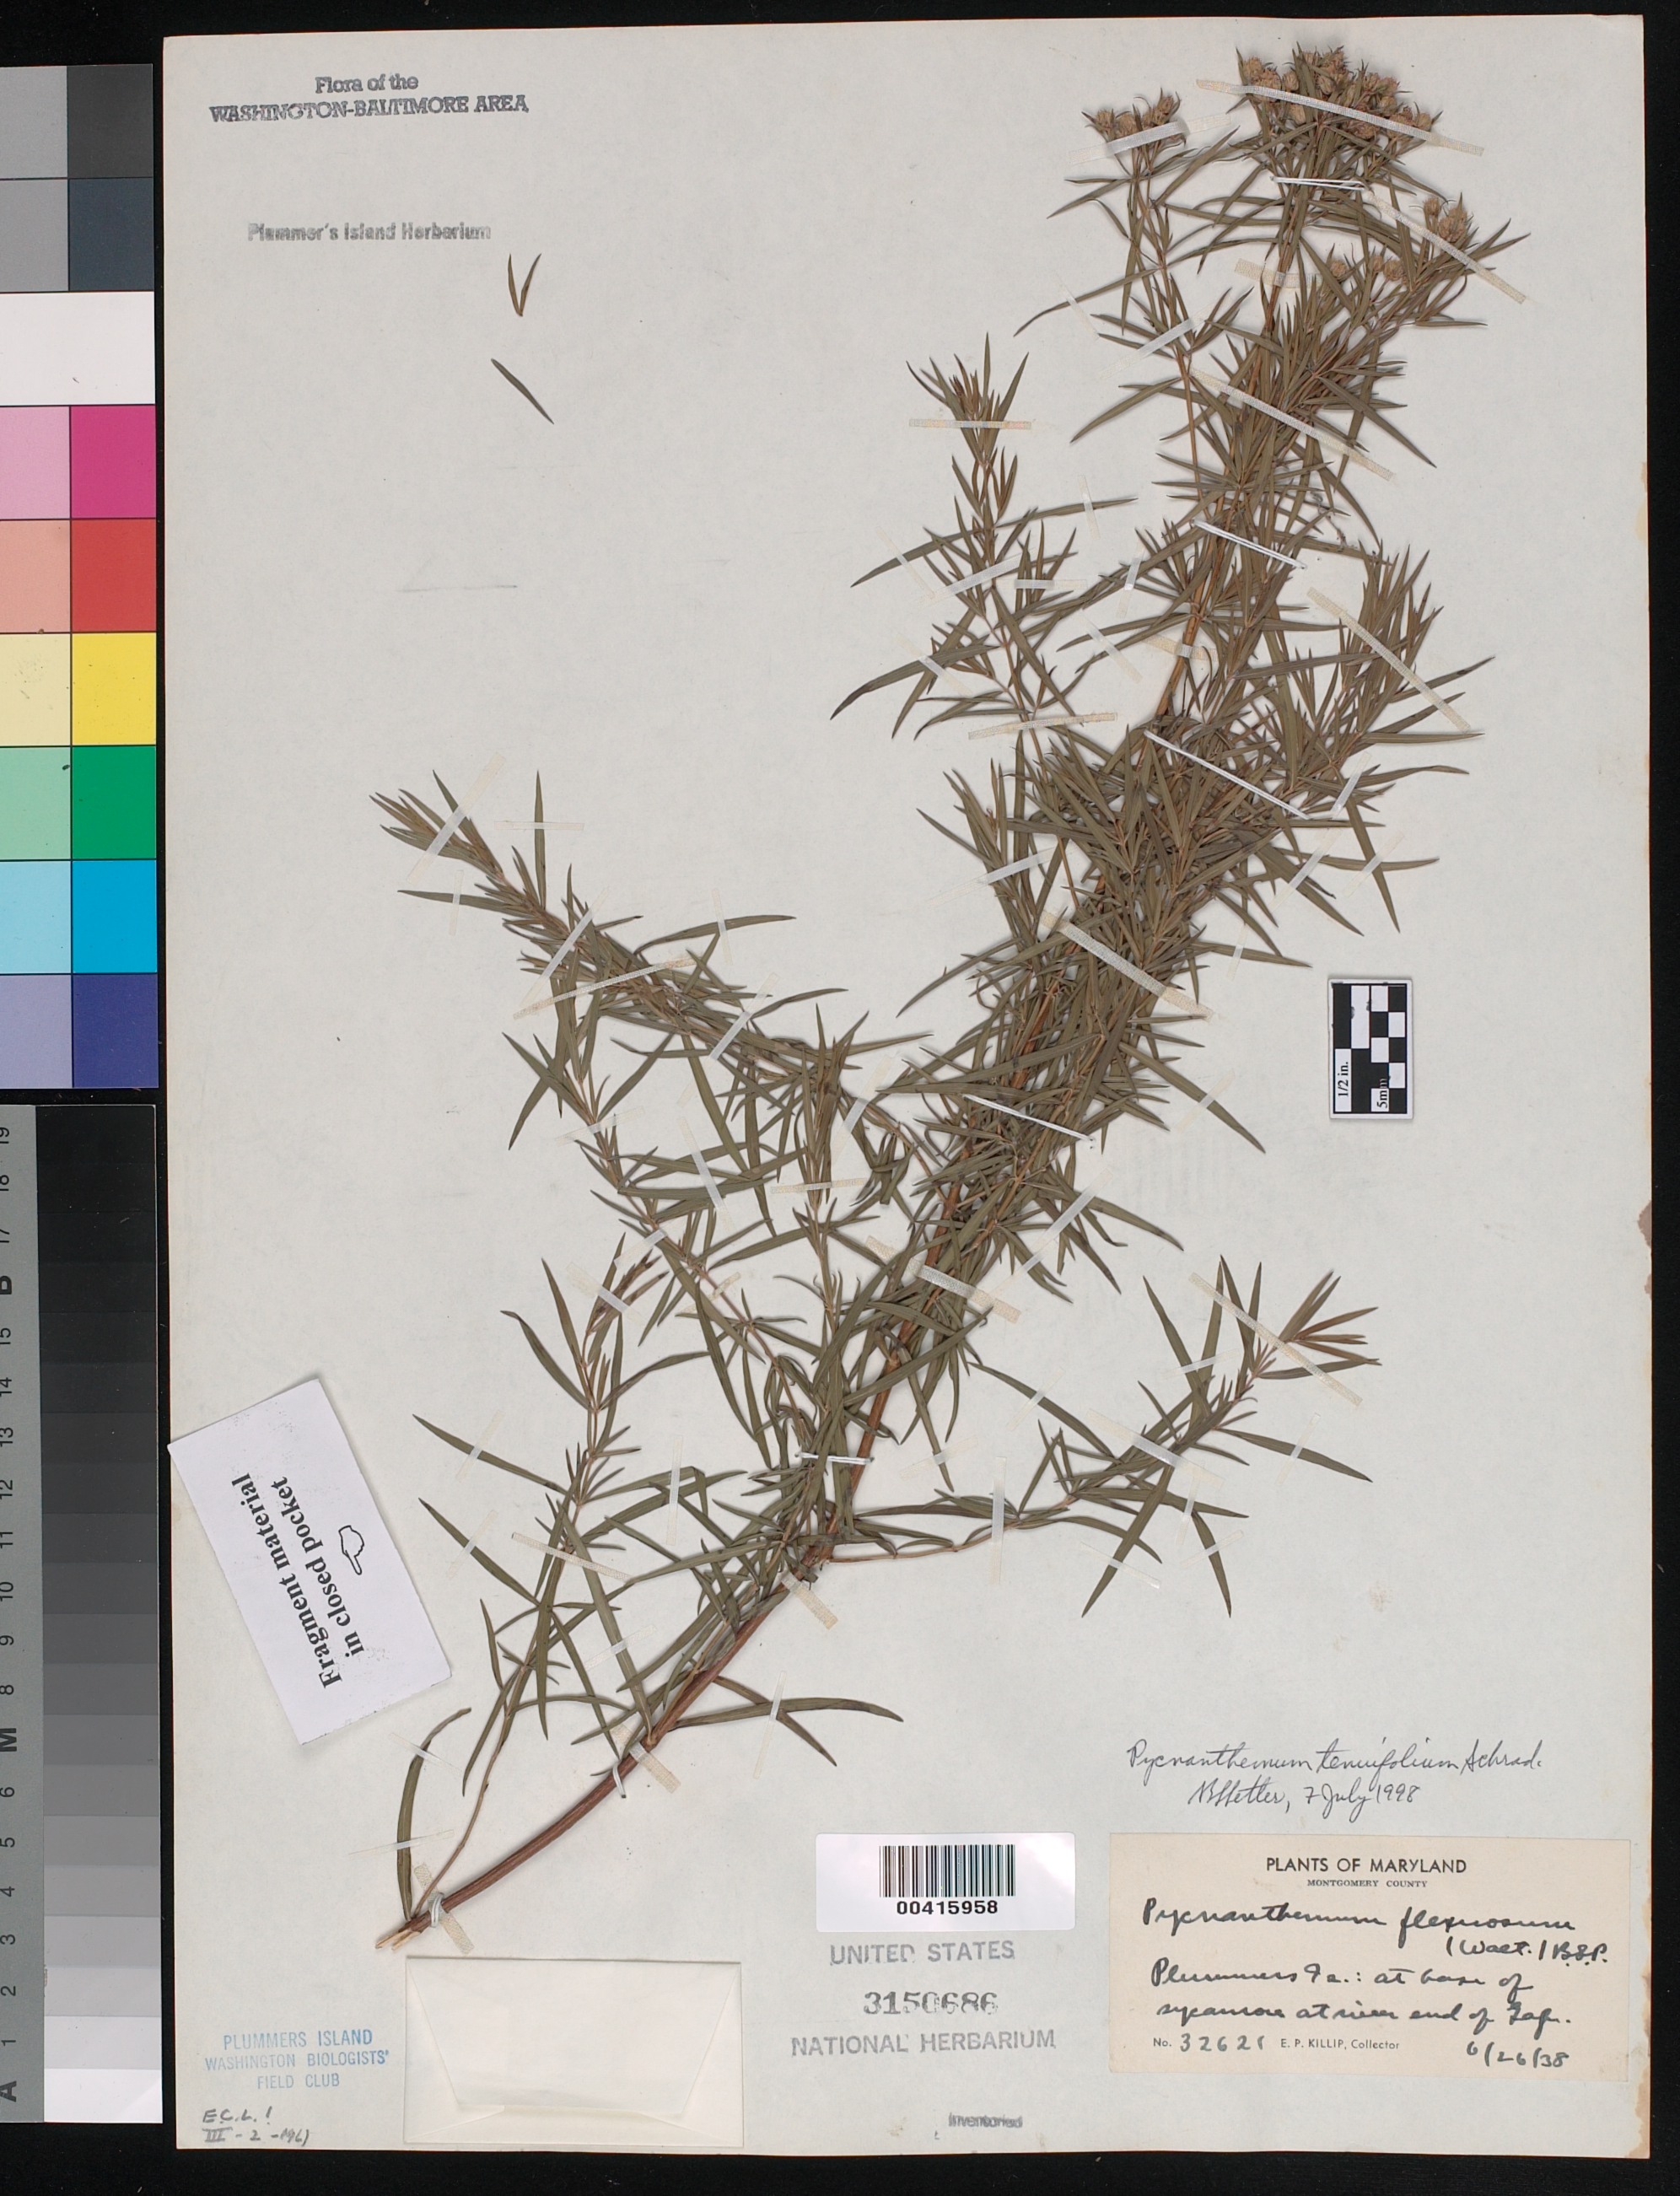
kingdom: Plantae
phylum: Tracheophyta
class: Magnoliopsida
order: Lamiales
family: Lamiaceae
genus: Pycnanthemum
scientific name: Pycnanthemum tenuifolium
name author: Schrad.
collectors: E. P. Killip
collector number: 32621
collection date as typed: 26 Jun 1938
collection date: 1938-06-26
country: United States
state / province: Maryland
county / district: Montgomery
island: Plummers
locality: Plummer's Island; at base of Sycamore at river end of Gap Plummers Island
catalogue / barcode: US 3150686